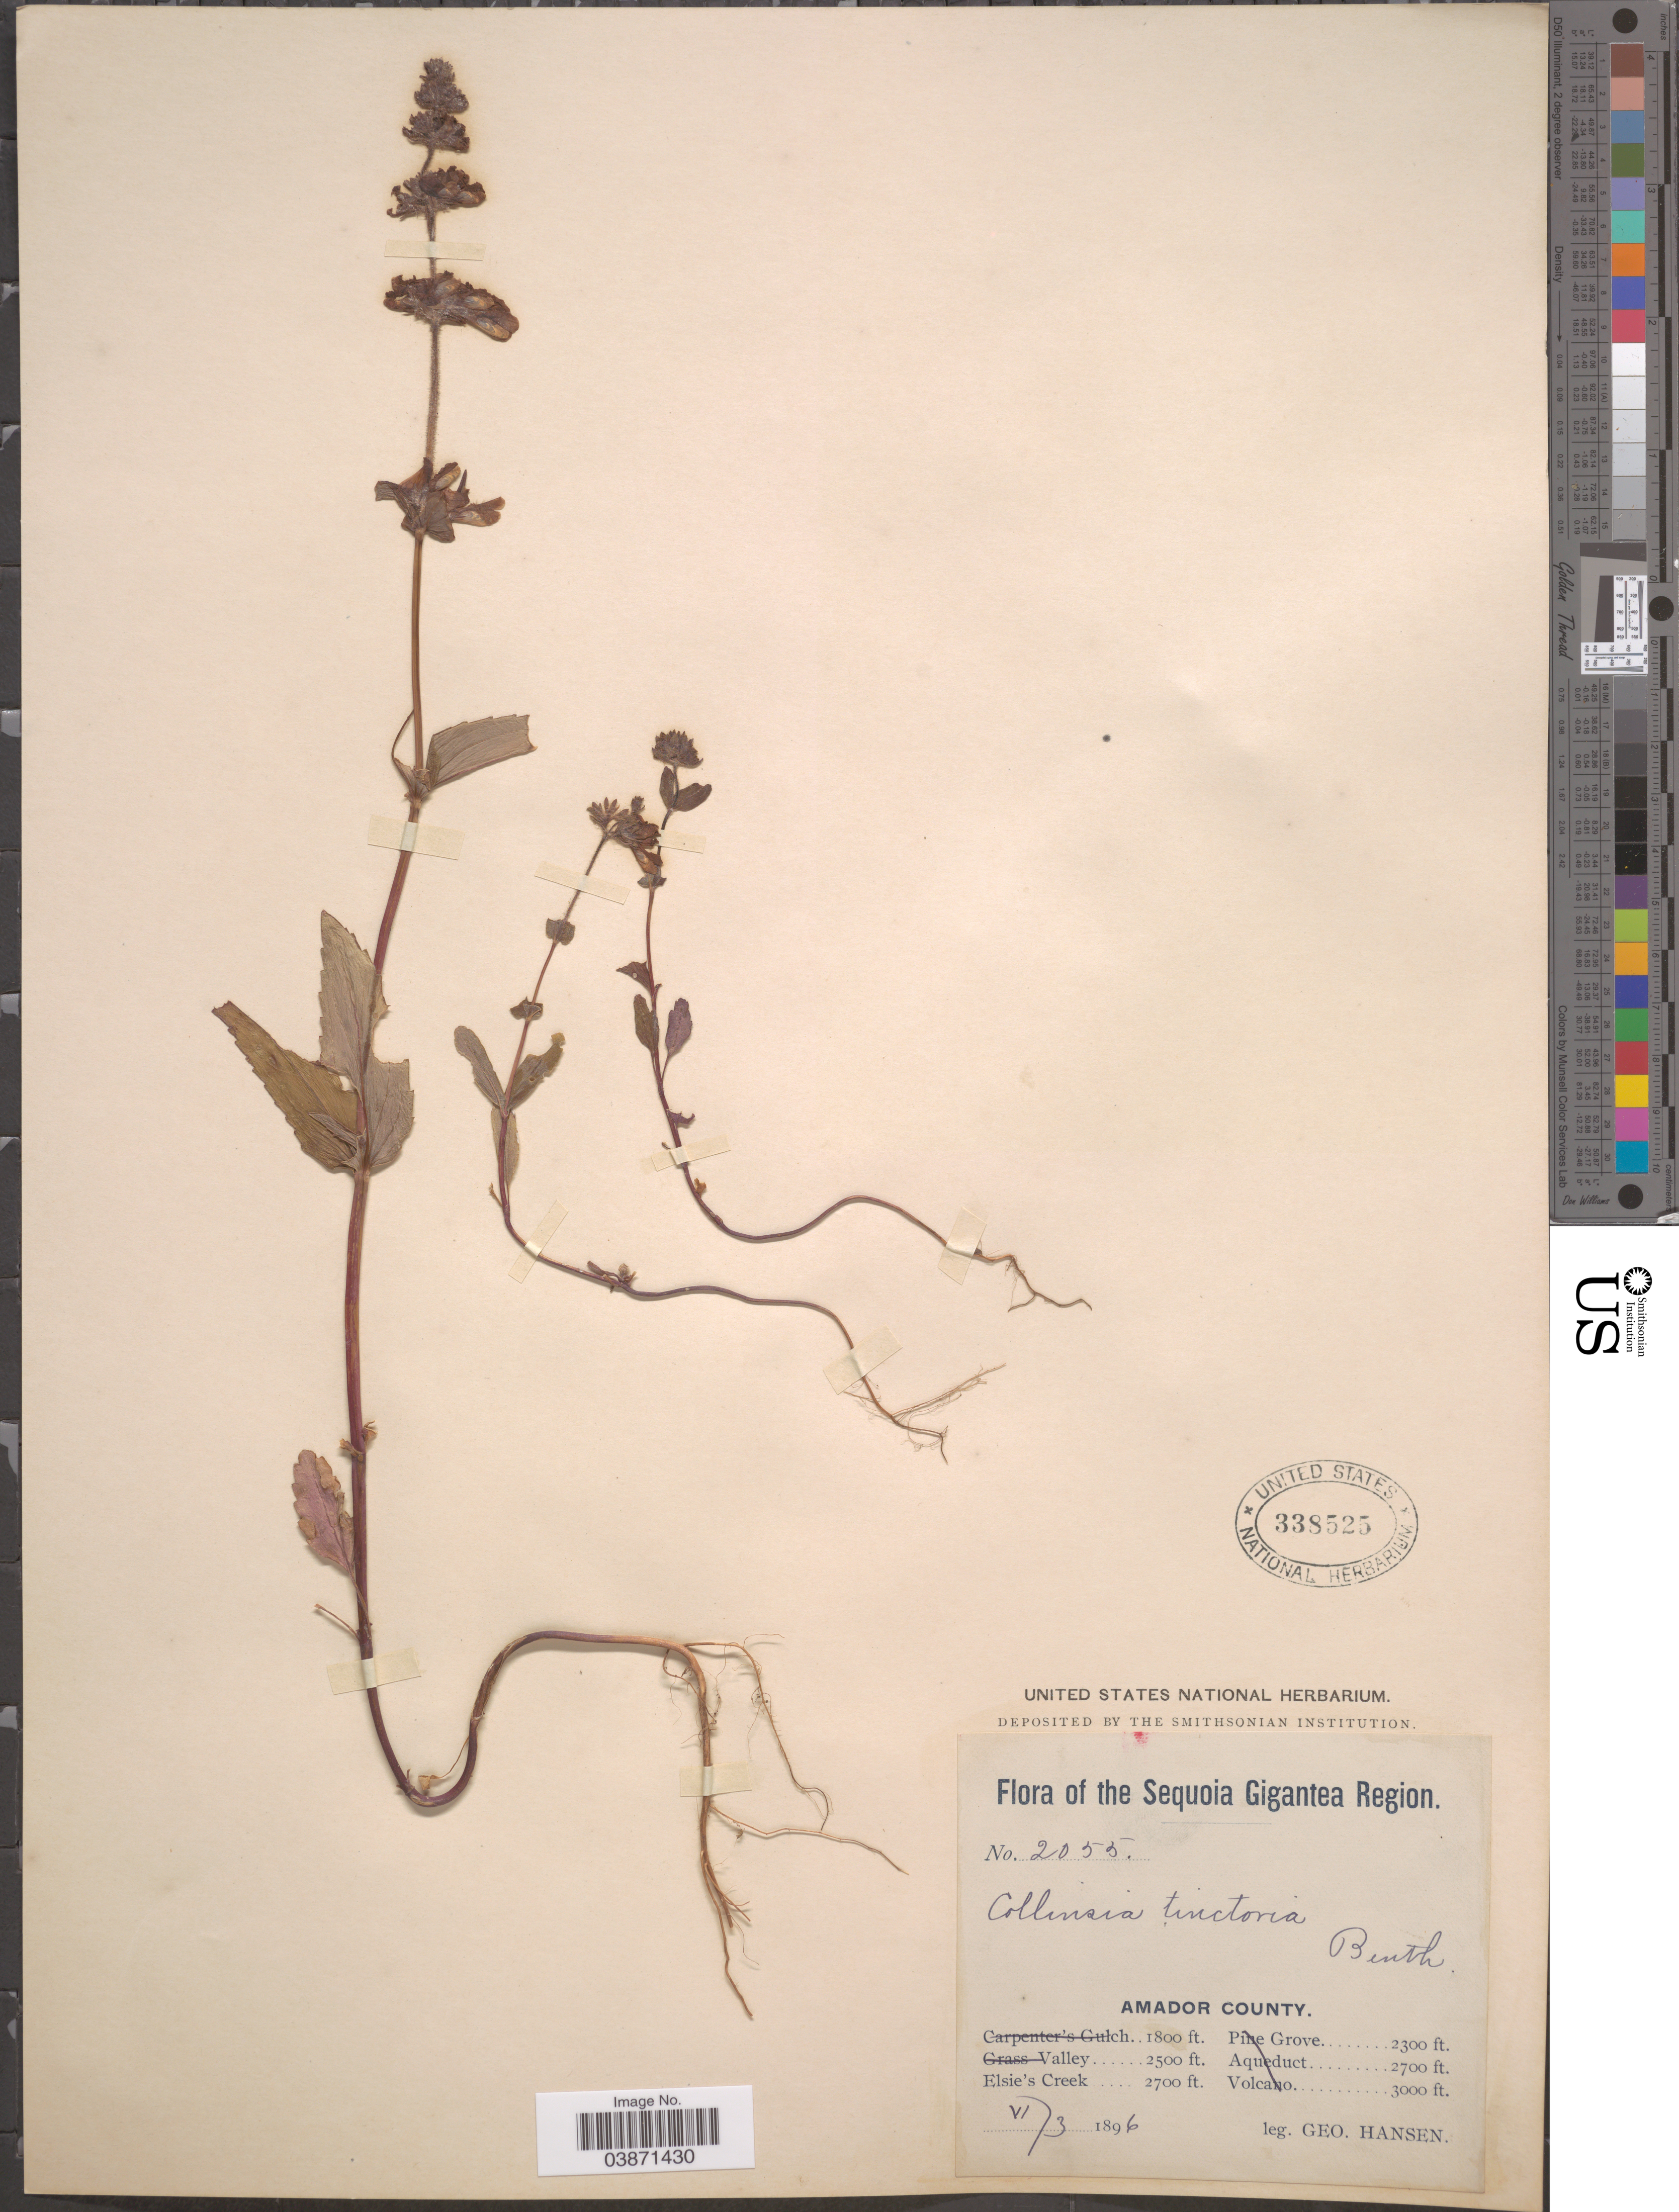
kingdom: Plantae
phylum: Tracheophyta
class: Magnoliopsida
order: Lamiales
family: Plantaginaceae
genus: Collinsia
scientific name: Collinsia tinctoria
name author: Hartw. ex Benth.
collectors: G. Hansen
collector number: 2055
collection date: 1896-06-03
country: United States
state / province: California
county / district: Amador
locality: The Sequoia Gigantea Region. Amador County, Elsie's Creek.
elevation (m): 823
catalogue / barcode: US 338525